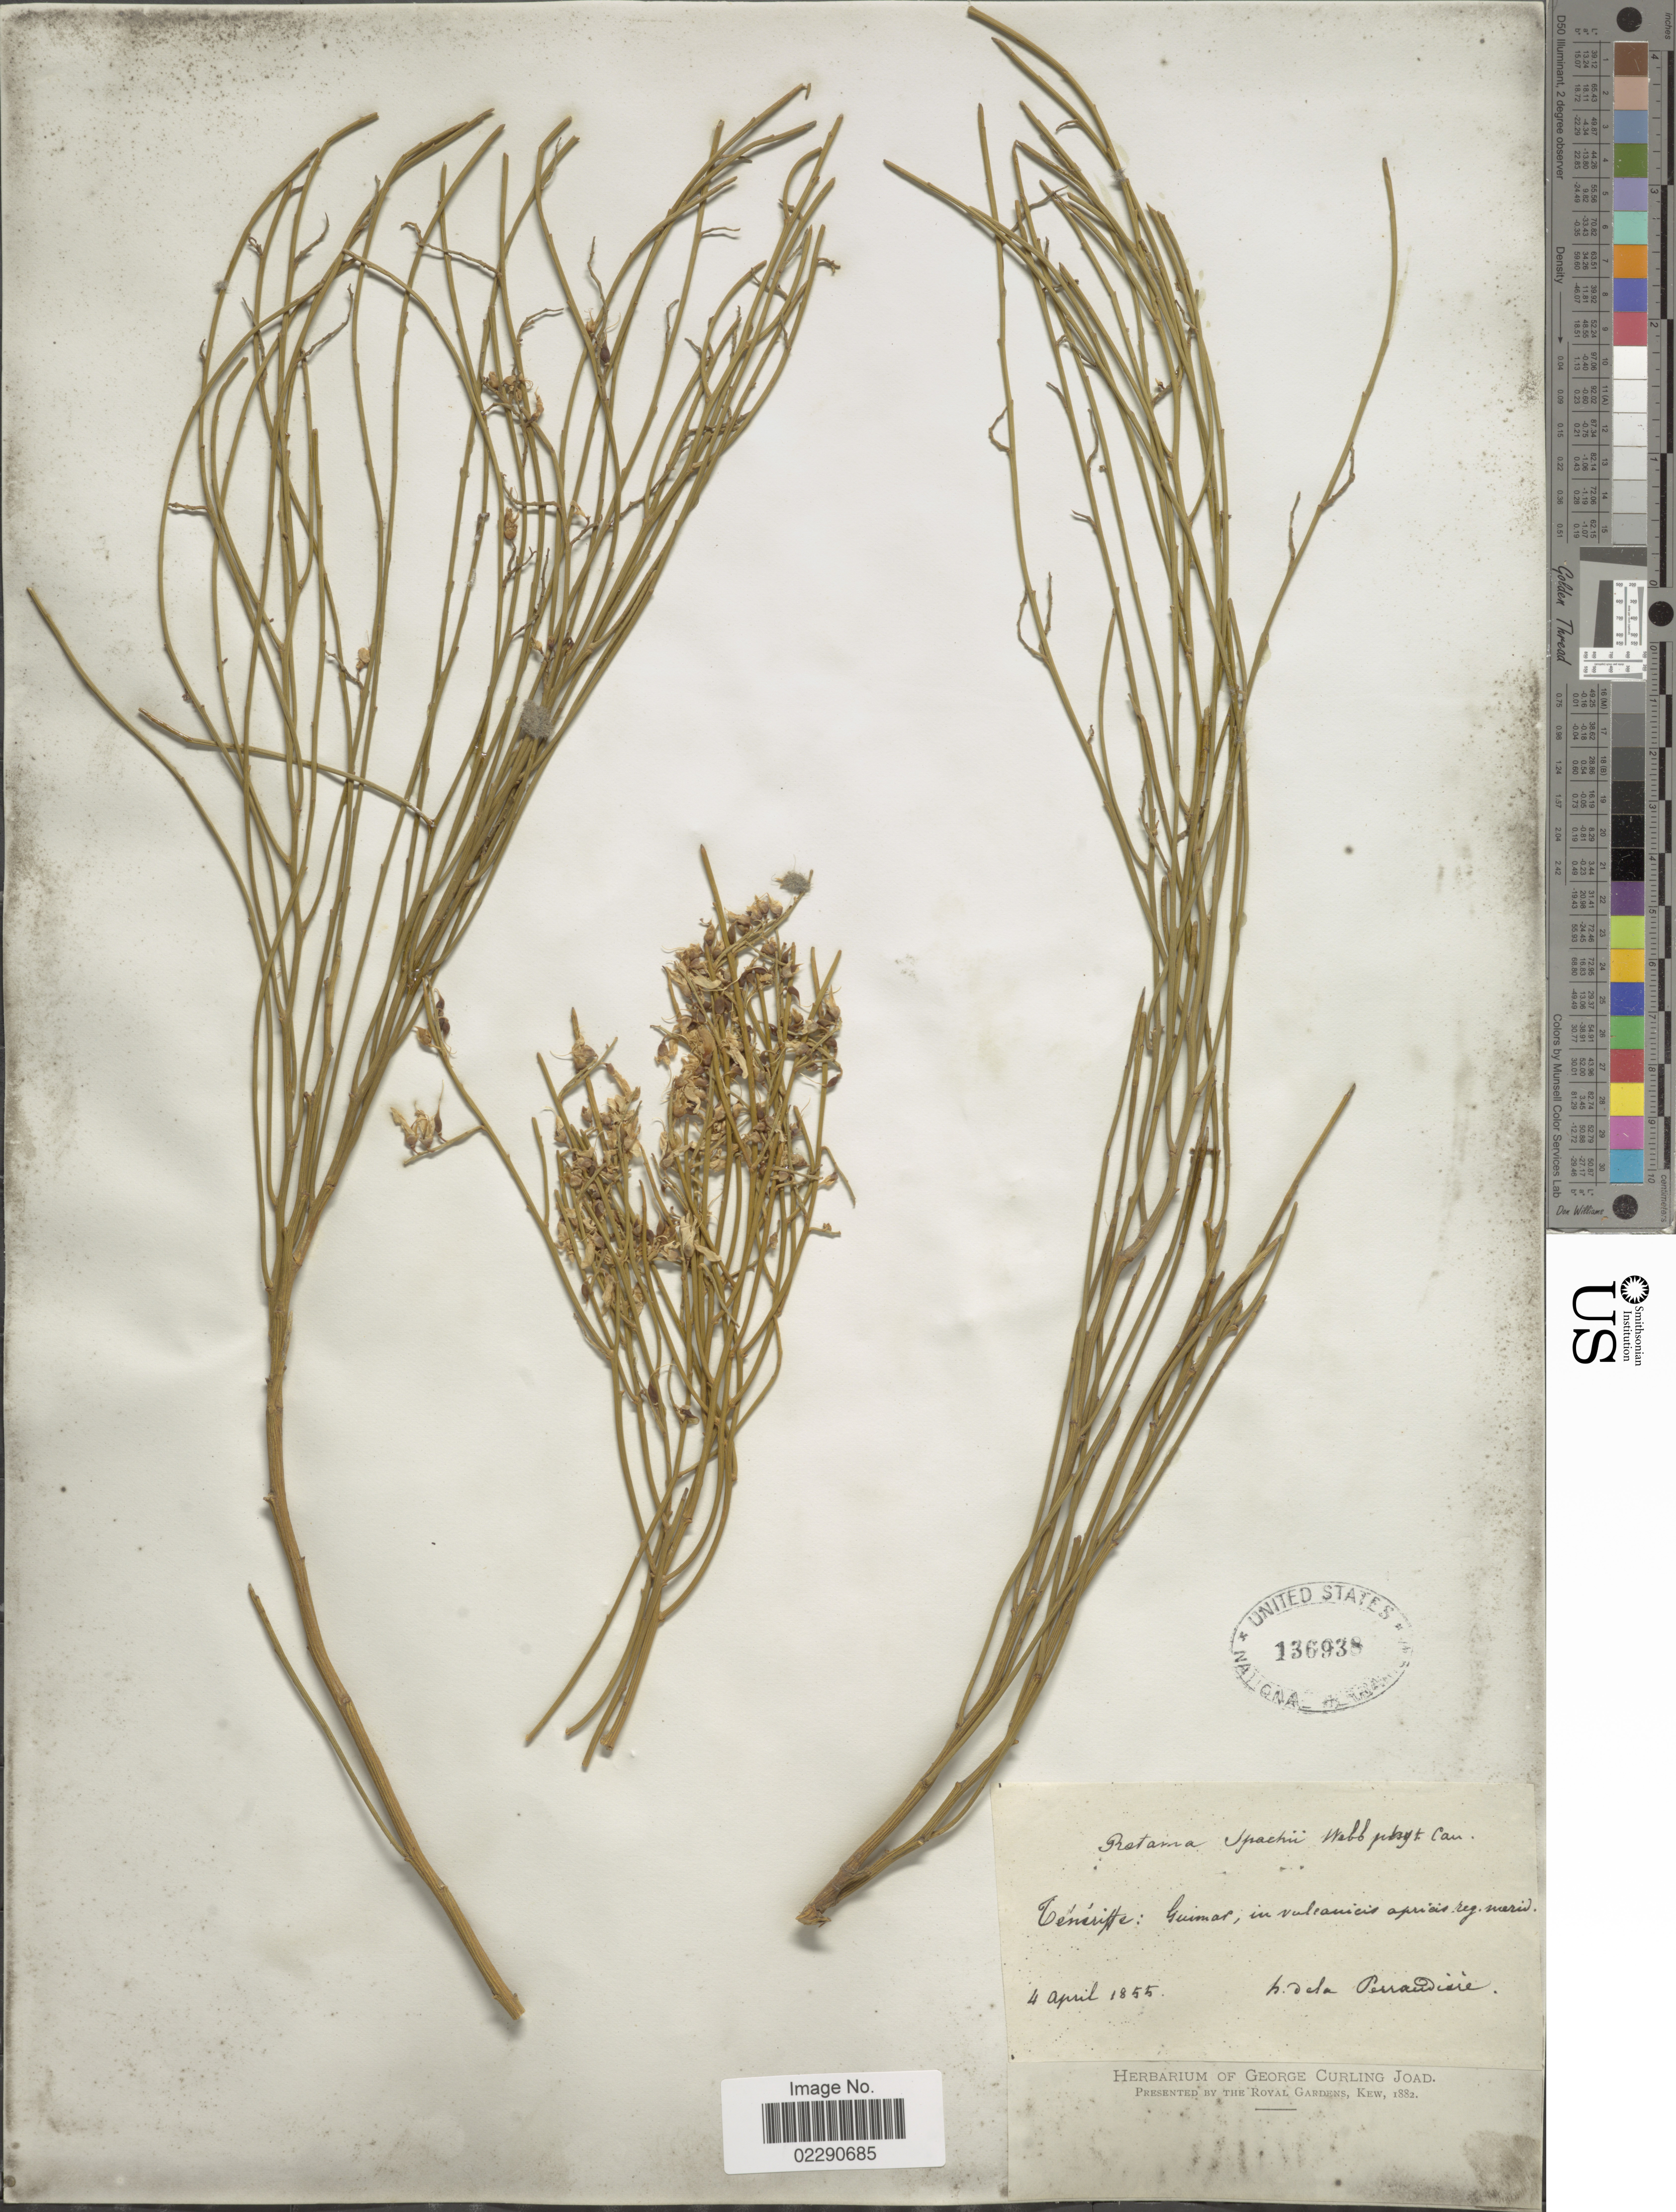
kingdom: Plantae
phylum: Tracheophyta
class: Magnoliopsida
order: Fabales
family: Fabaceae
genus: Retama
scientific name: Retama rhodorhizoides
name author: (Webb. & Berthel.) Webb & Berthel.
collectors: H. de la Perraudière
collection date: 1855-04-04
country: Spain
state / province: Canarias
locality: Tenreiffe, Guimar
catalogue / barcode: US 136938